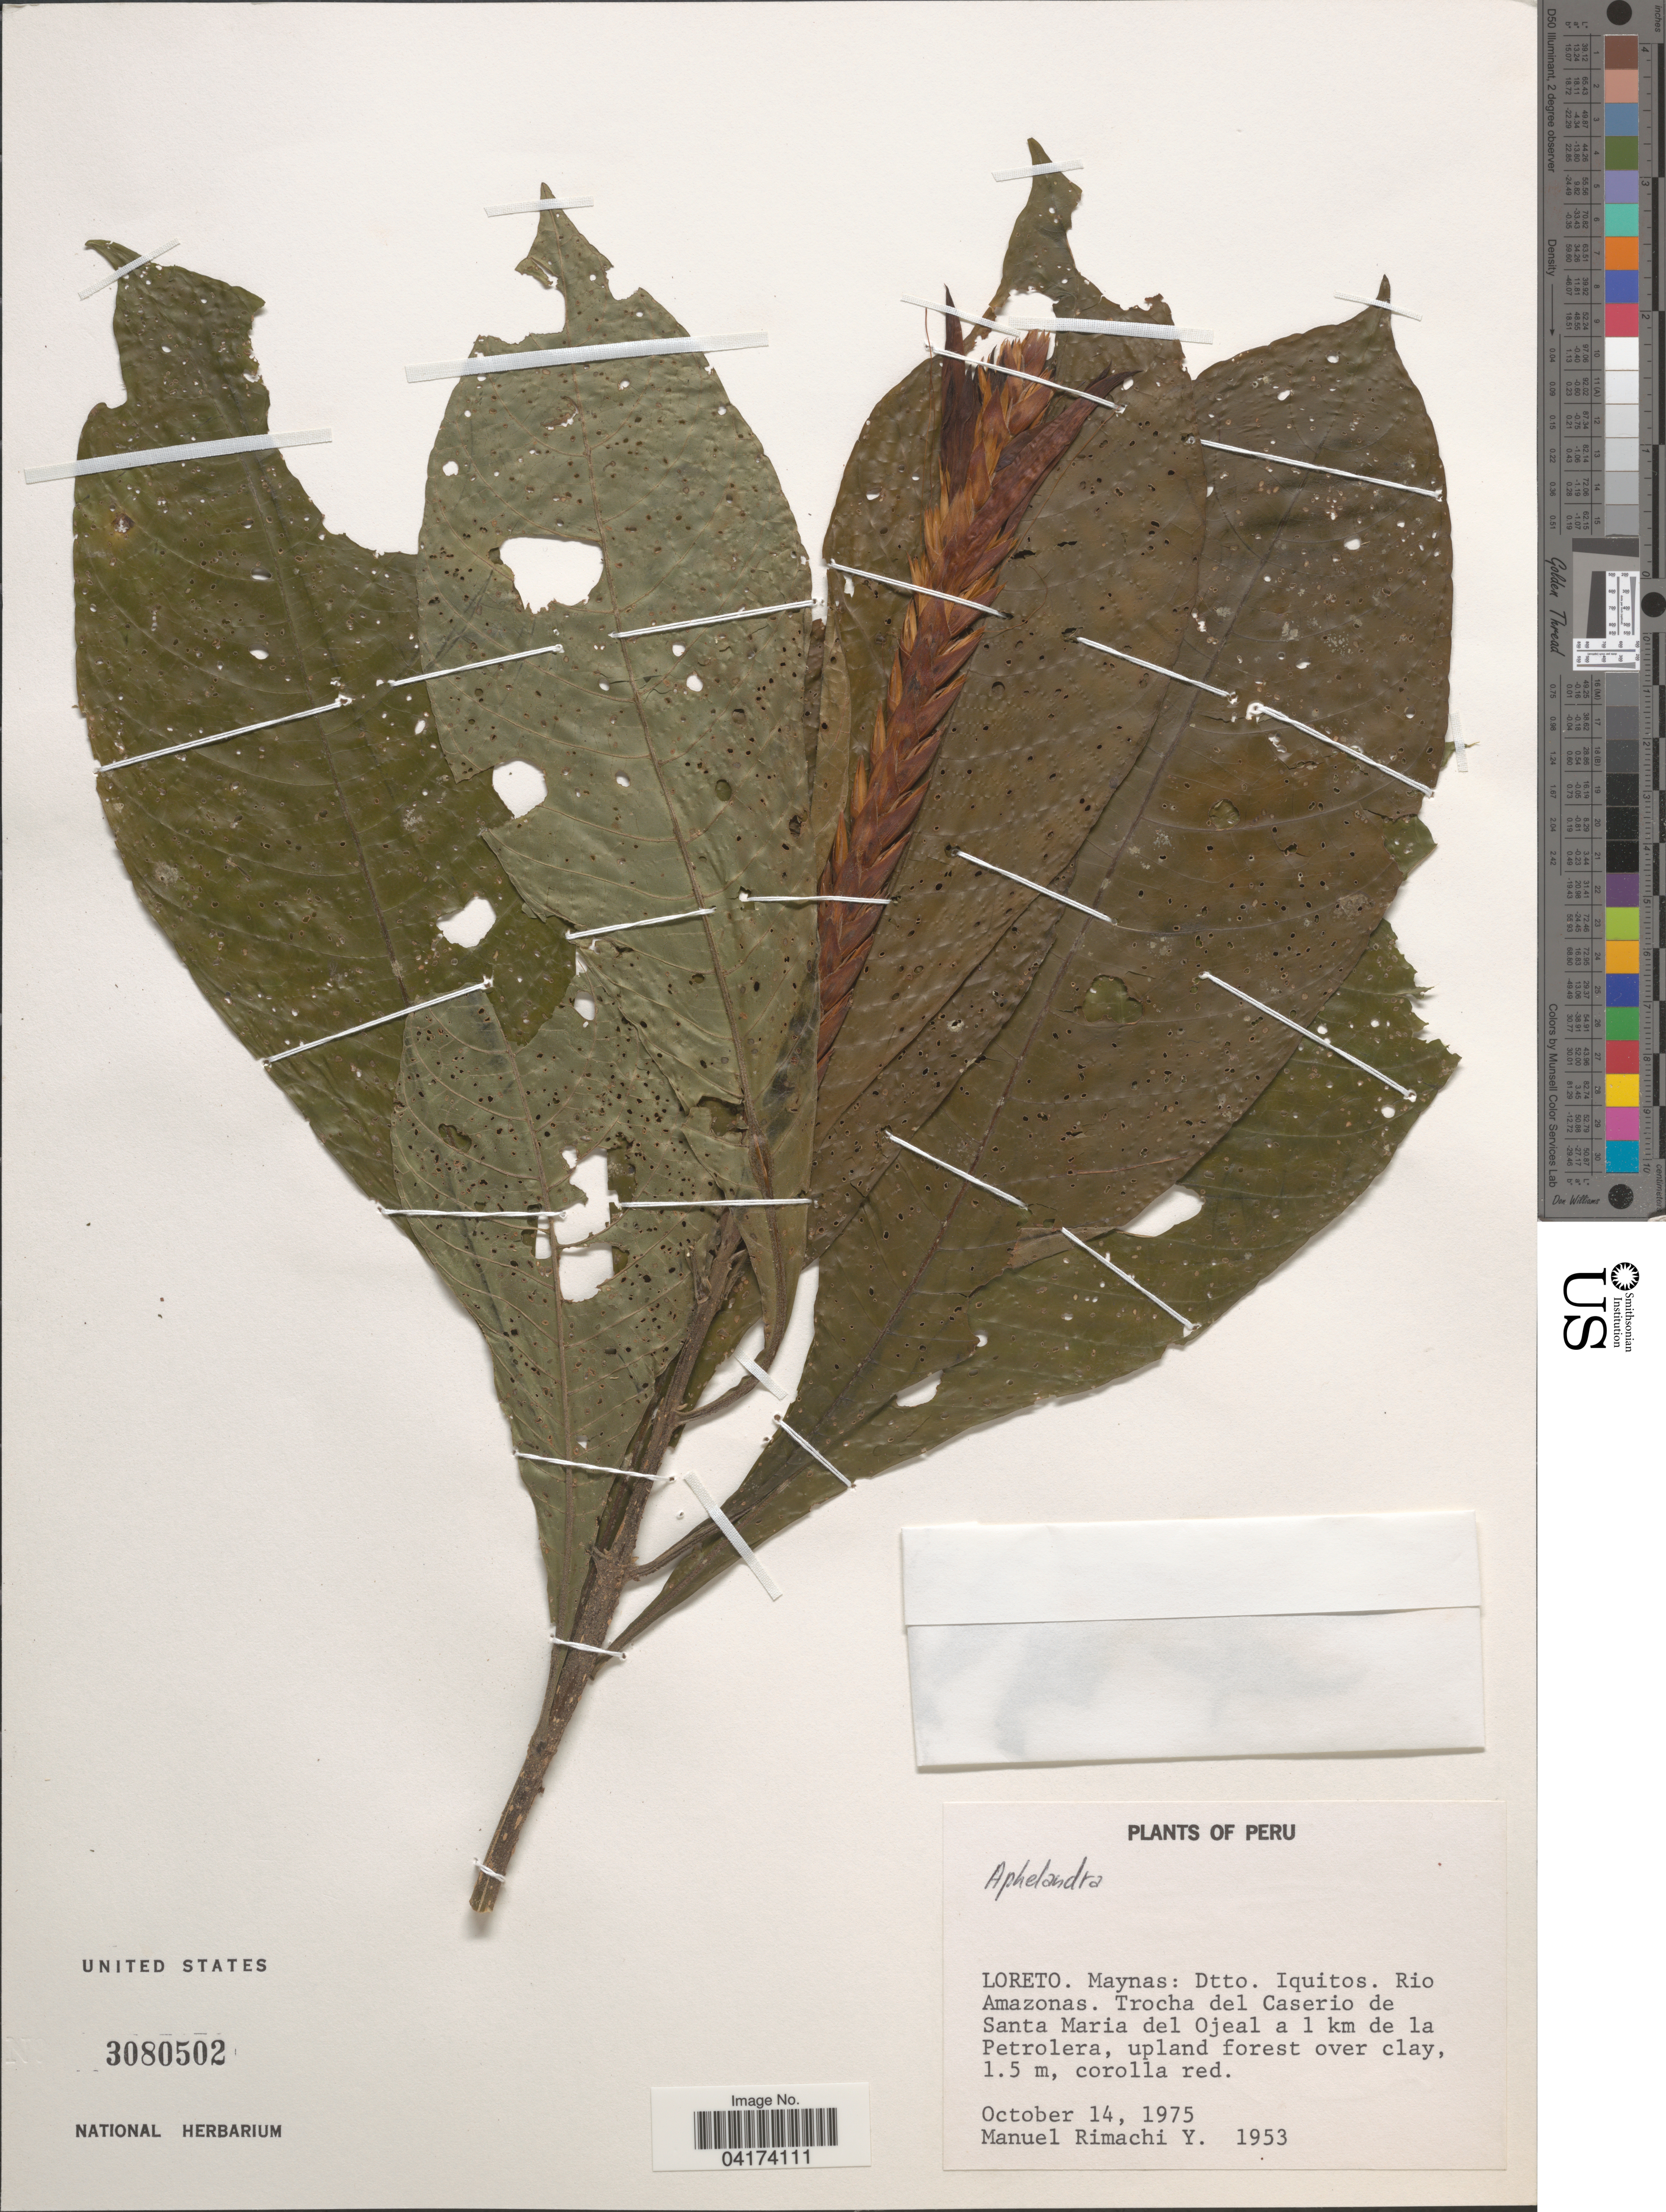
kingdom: Plantae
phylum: Tracheophyta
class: Magnoliopsida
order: Lamiales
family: Acanthaceae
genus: Aphelandra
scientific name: Aphelandra sp.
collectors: M. Rimachi Y.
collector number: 1953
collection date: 1975-10-14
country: Peru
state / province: Loreto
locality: Maynas: Dtto. Iquitos. Rio Amazonas. Trocha del Caserio de Santa Maria del Ojeal a 1 km de la Petrolera.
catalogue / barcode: US 3080502